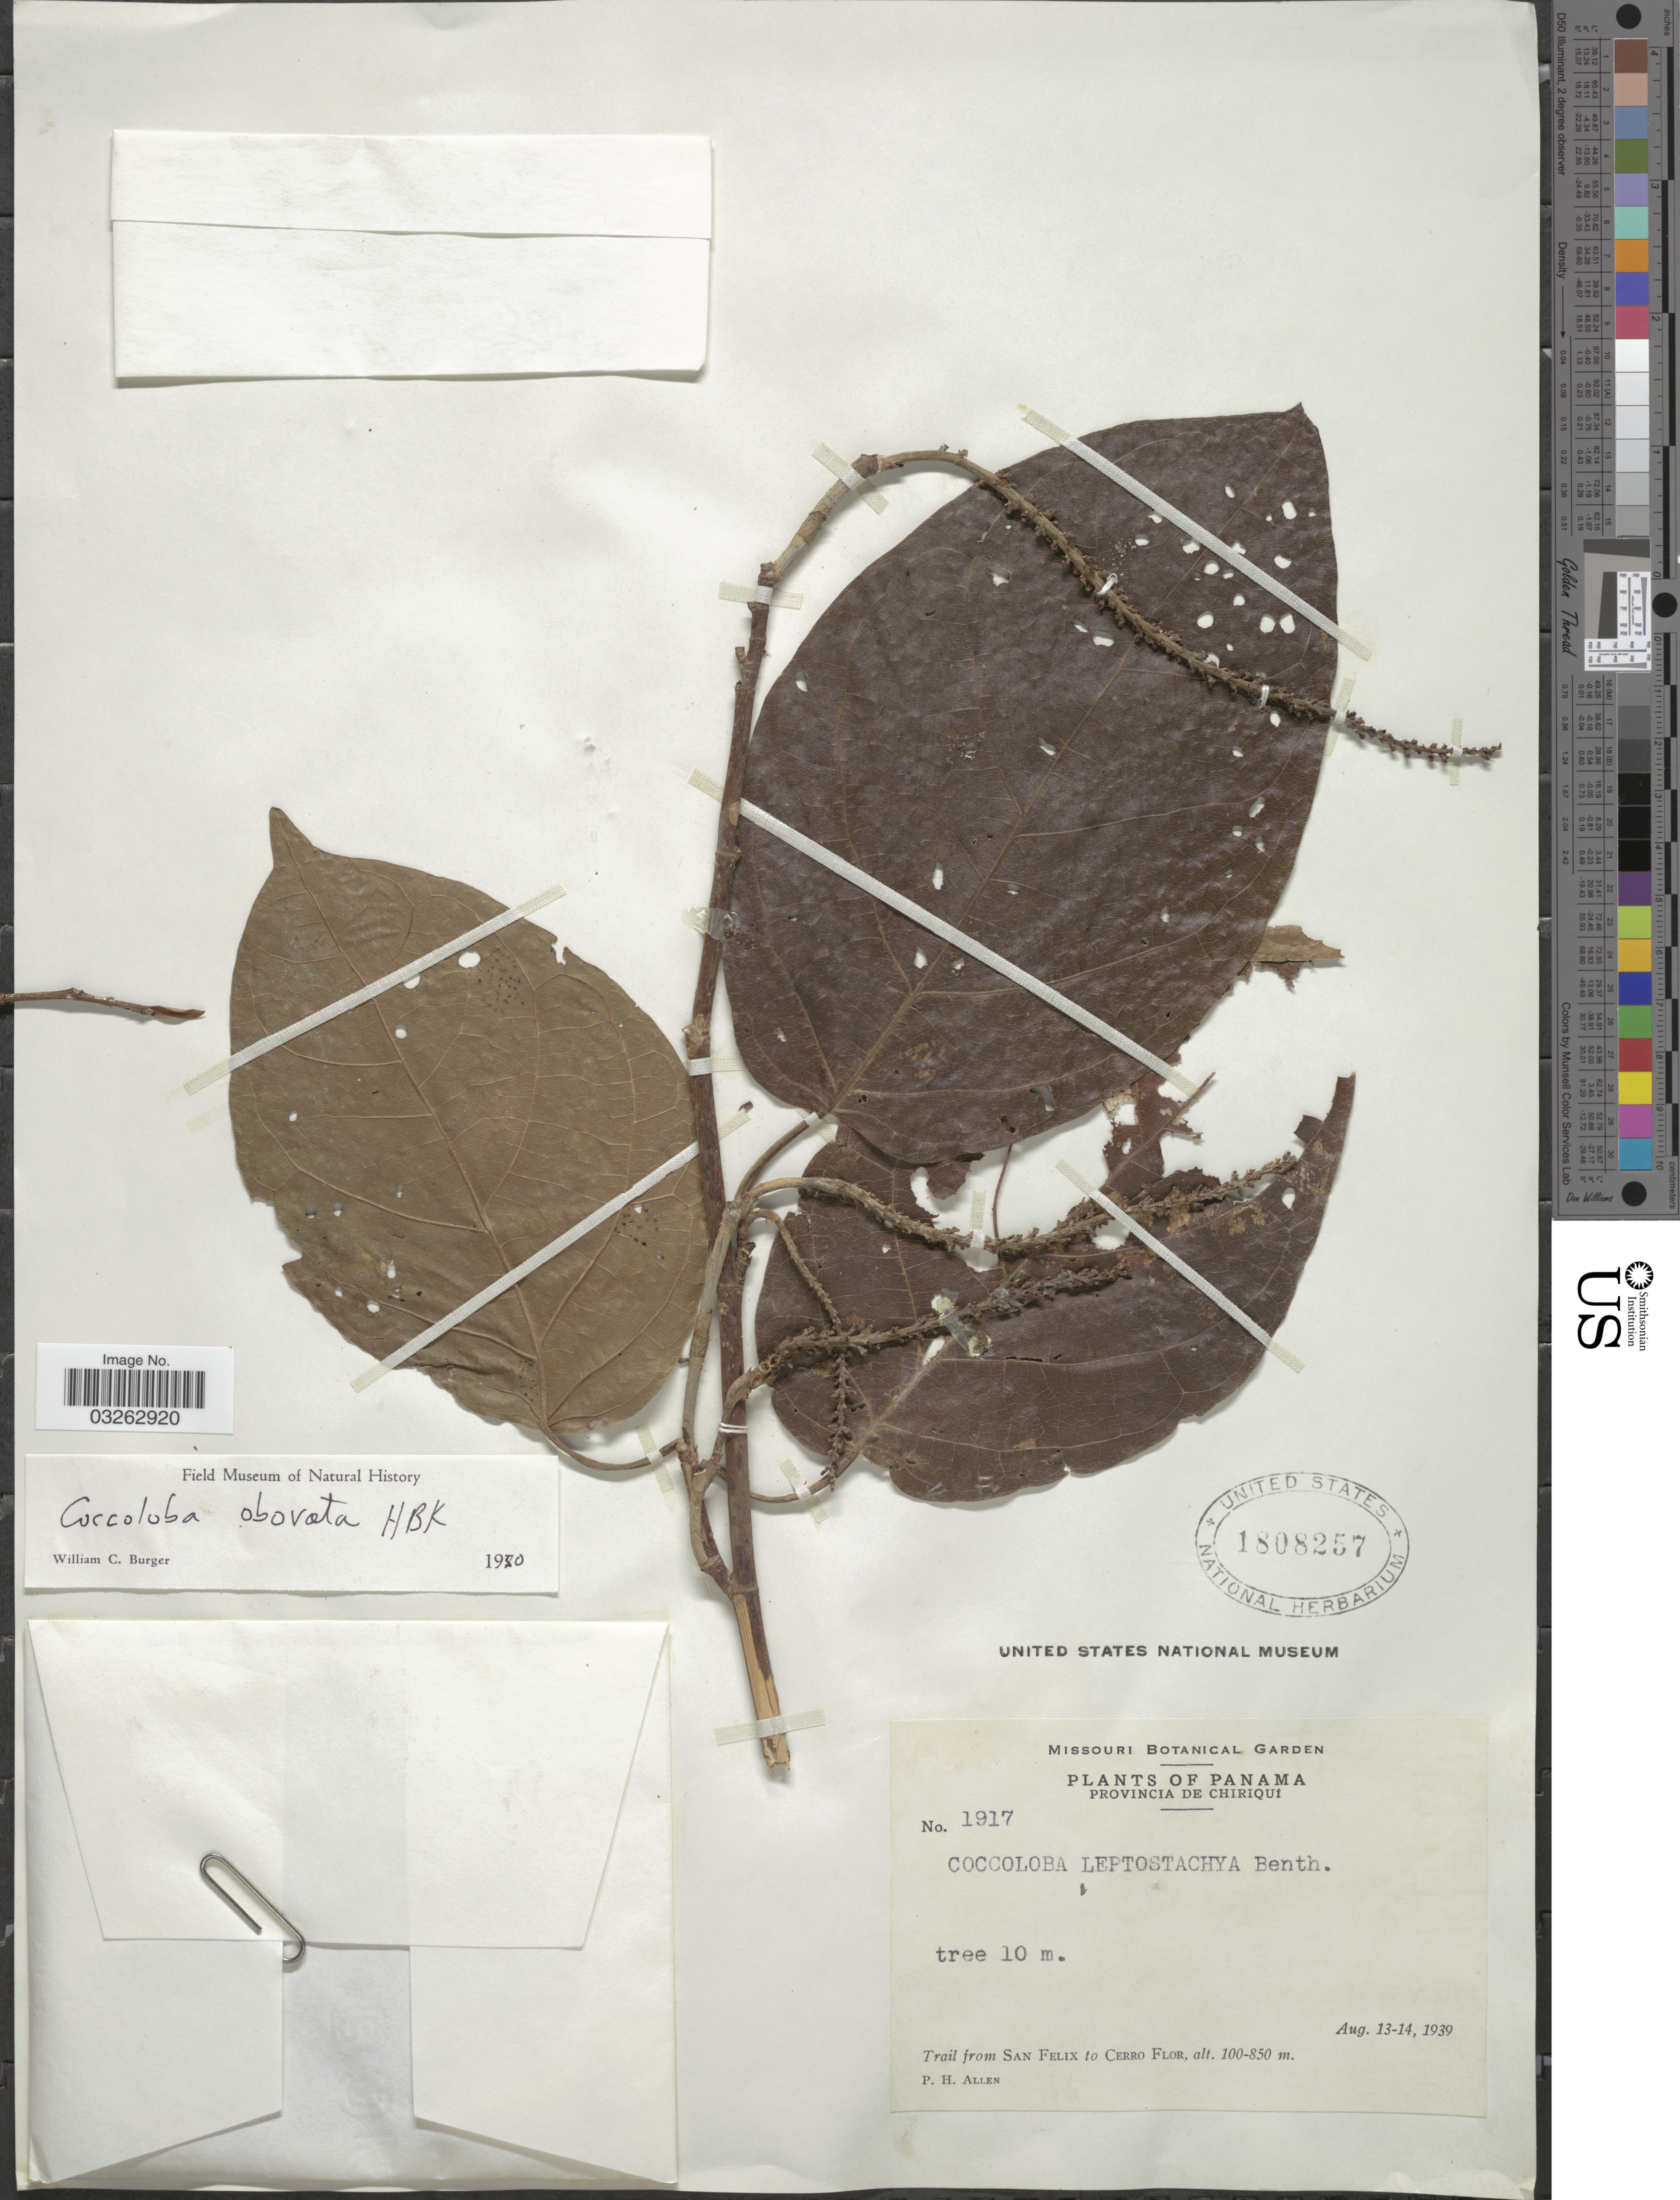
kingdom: Plantae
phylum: Tracheophyta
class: Magnoliopsida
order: Caryophyllales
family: Polygonaceae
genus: Coccoloba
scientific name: Coccoloba obovata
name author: Kunth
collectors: P. H. Allen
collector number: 1917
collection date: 1939-08-13/1939-08-14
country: Panama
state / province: Chiriqui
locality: Trail from San Felix to Cerro Flor.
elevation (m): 100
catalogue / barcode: US 1808257